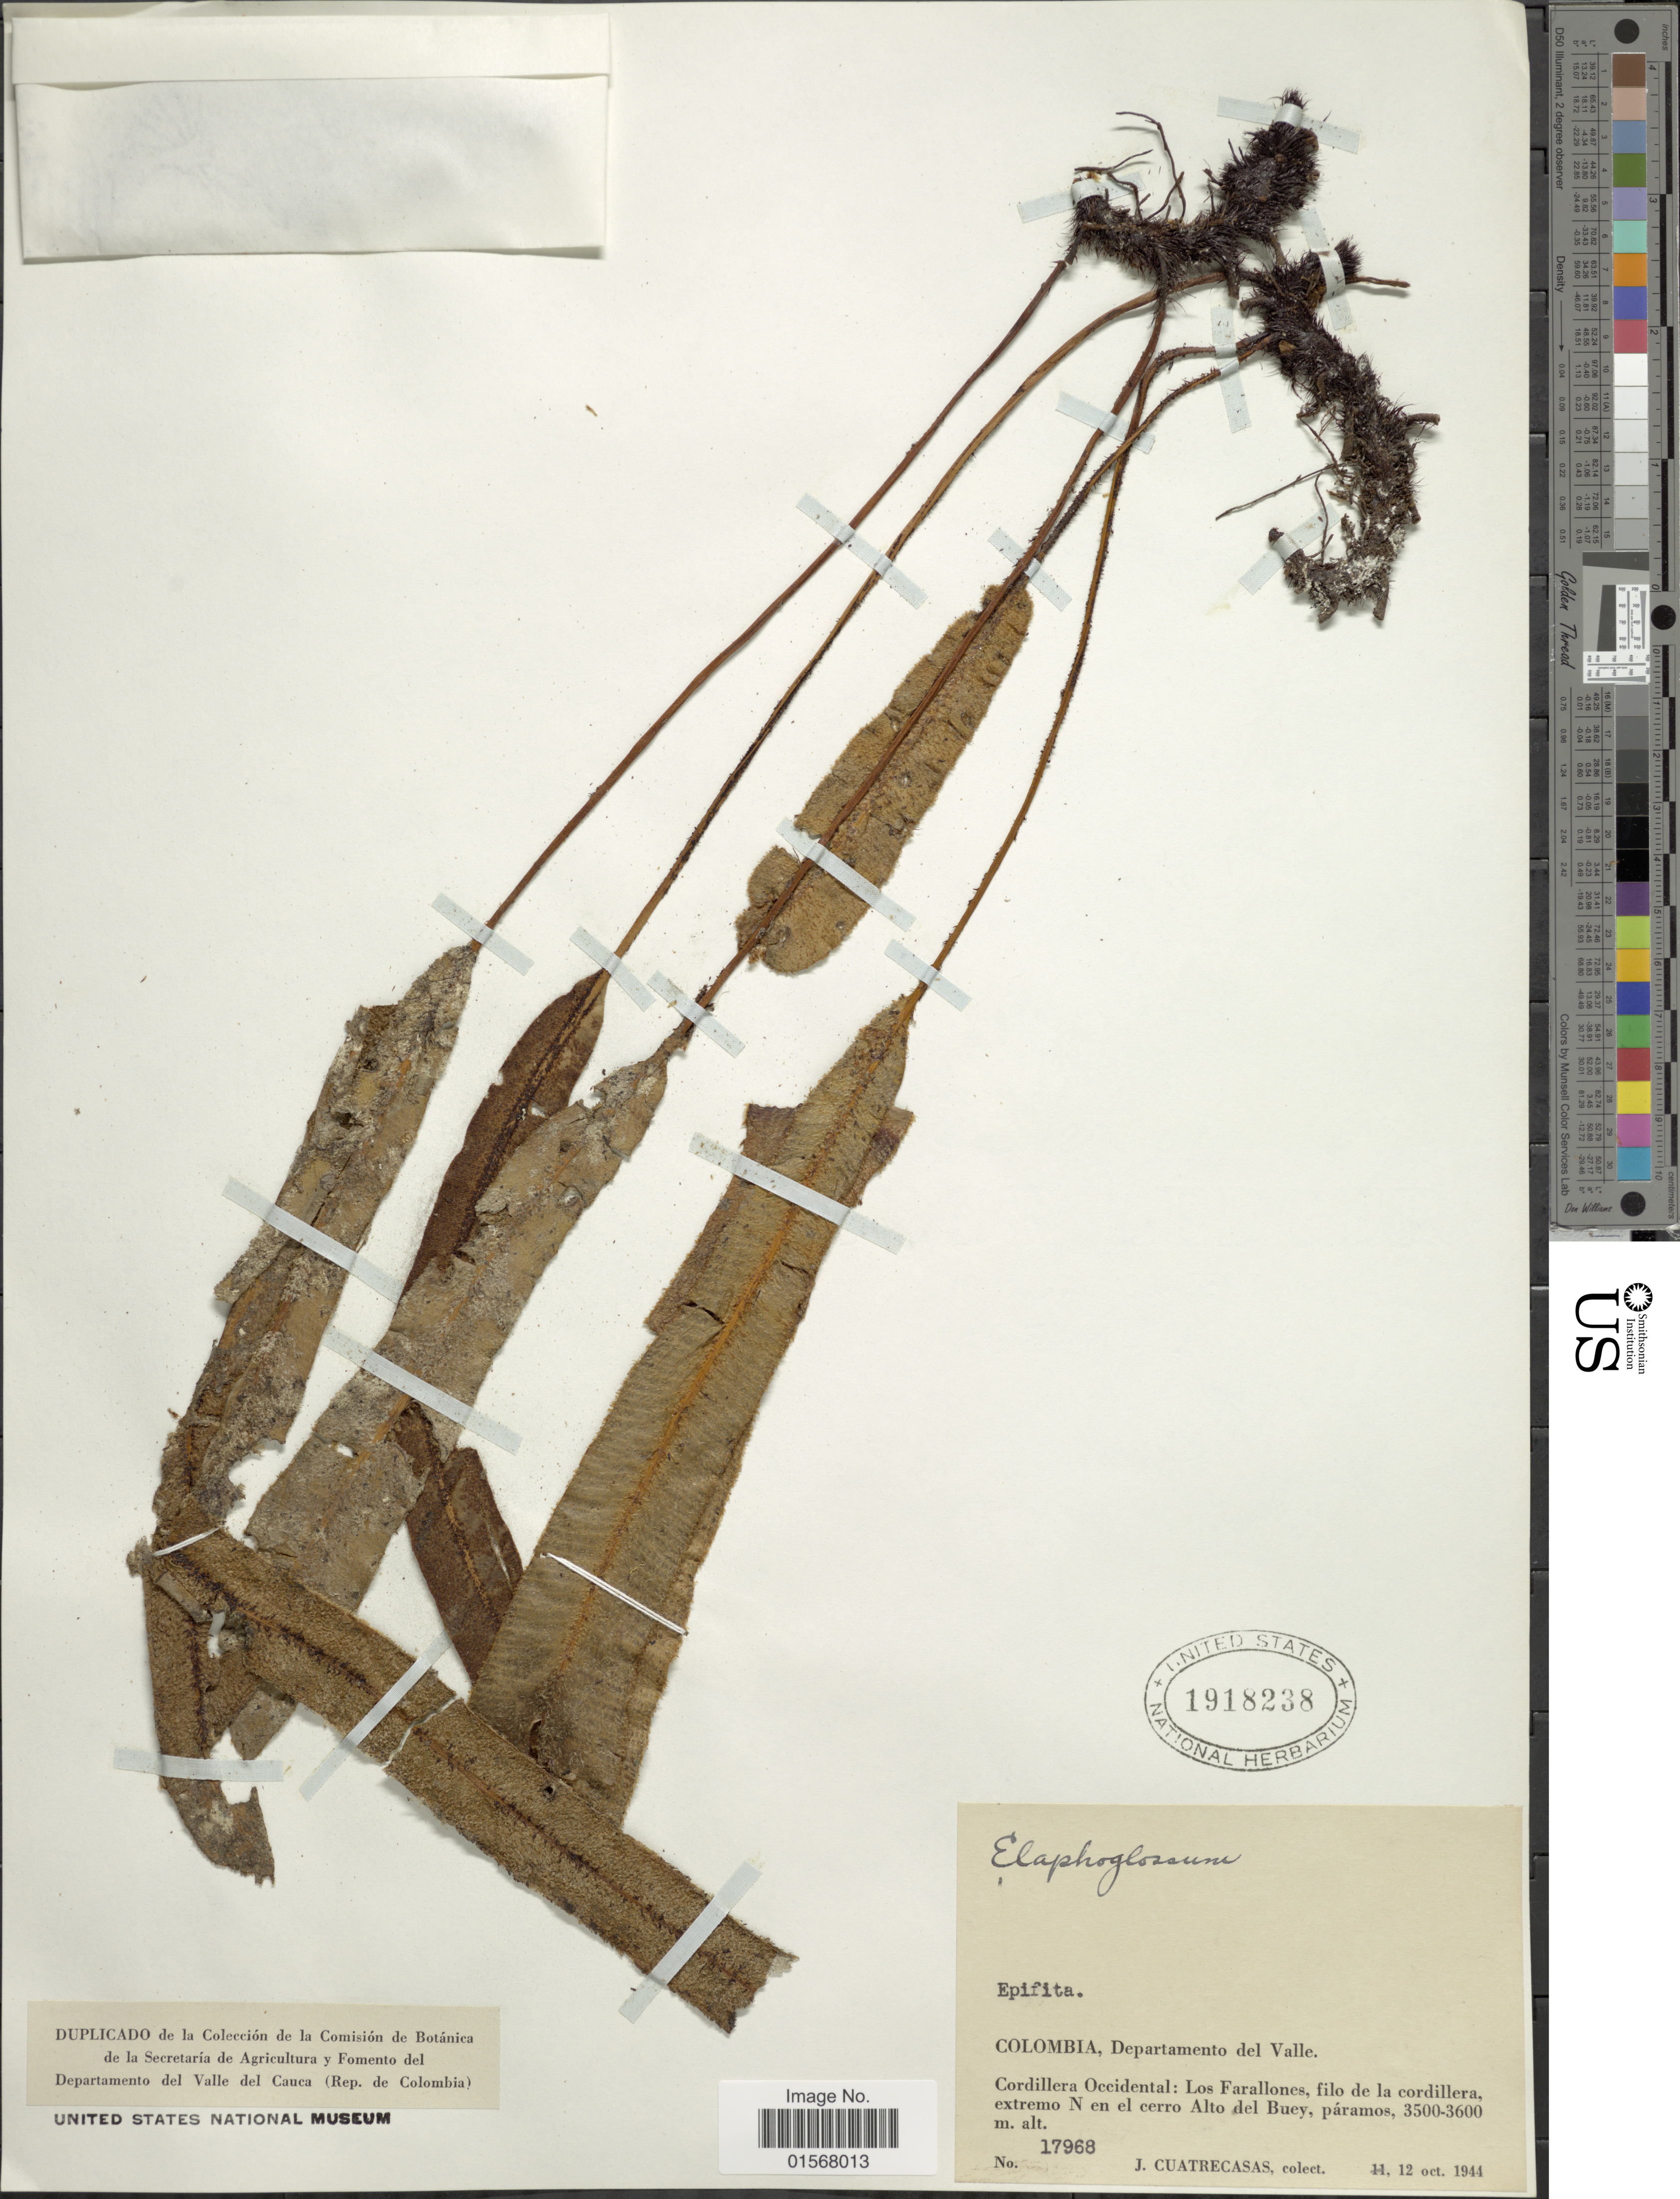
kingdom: Plantae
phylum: Tracheophyta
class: Polypodiopsida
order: Polypodiales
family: Dryopteridaceae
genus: Elaphoglossum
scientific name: Elaphoglossum sp.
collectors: J. Cuatrecasas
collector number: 17968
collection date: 1944-10-12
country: Colombia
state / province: Valle del Cauca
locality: Departamento del Valle, Cordillera Occidental: Los Farallones, filo de la cordillera, extremo N en el cerro Alto del Buey, paramos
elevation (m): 3500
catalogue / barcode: US 1918238